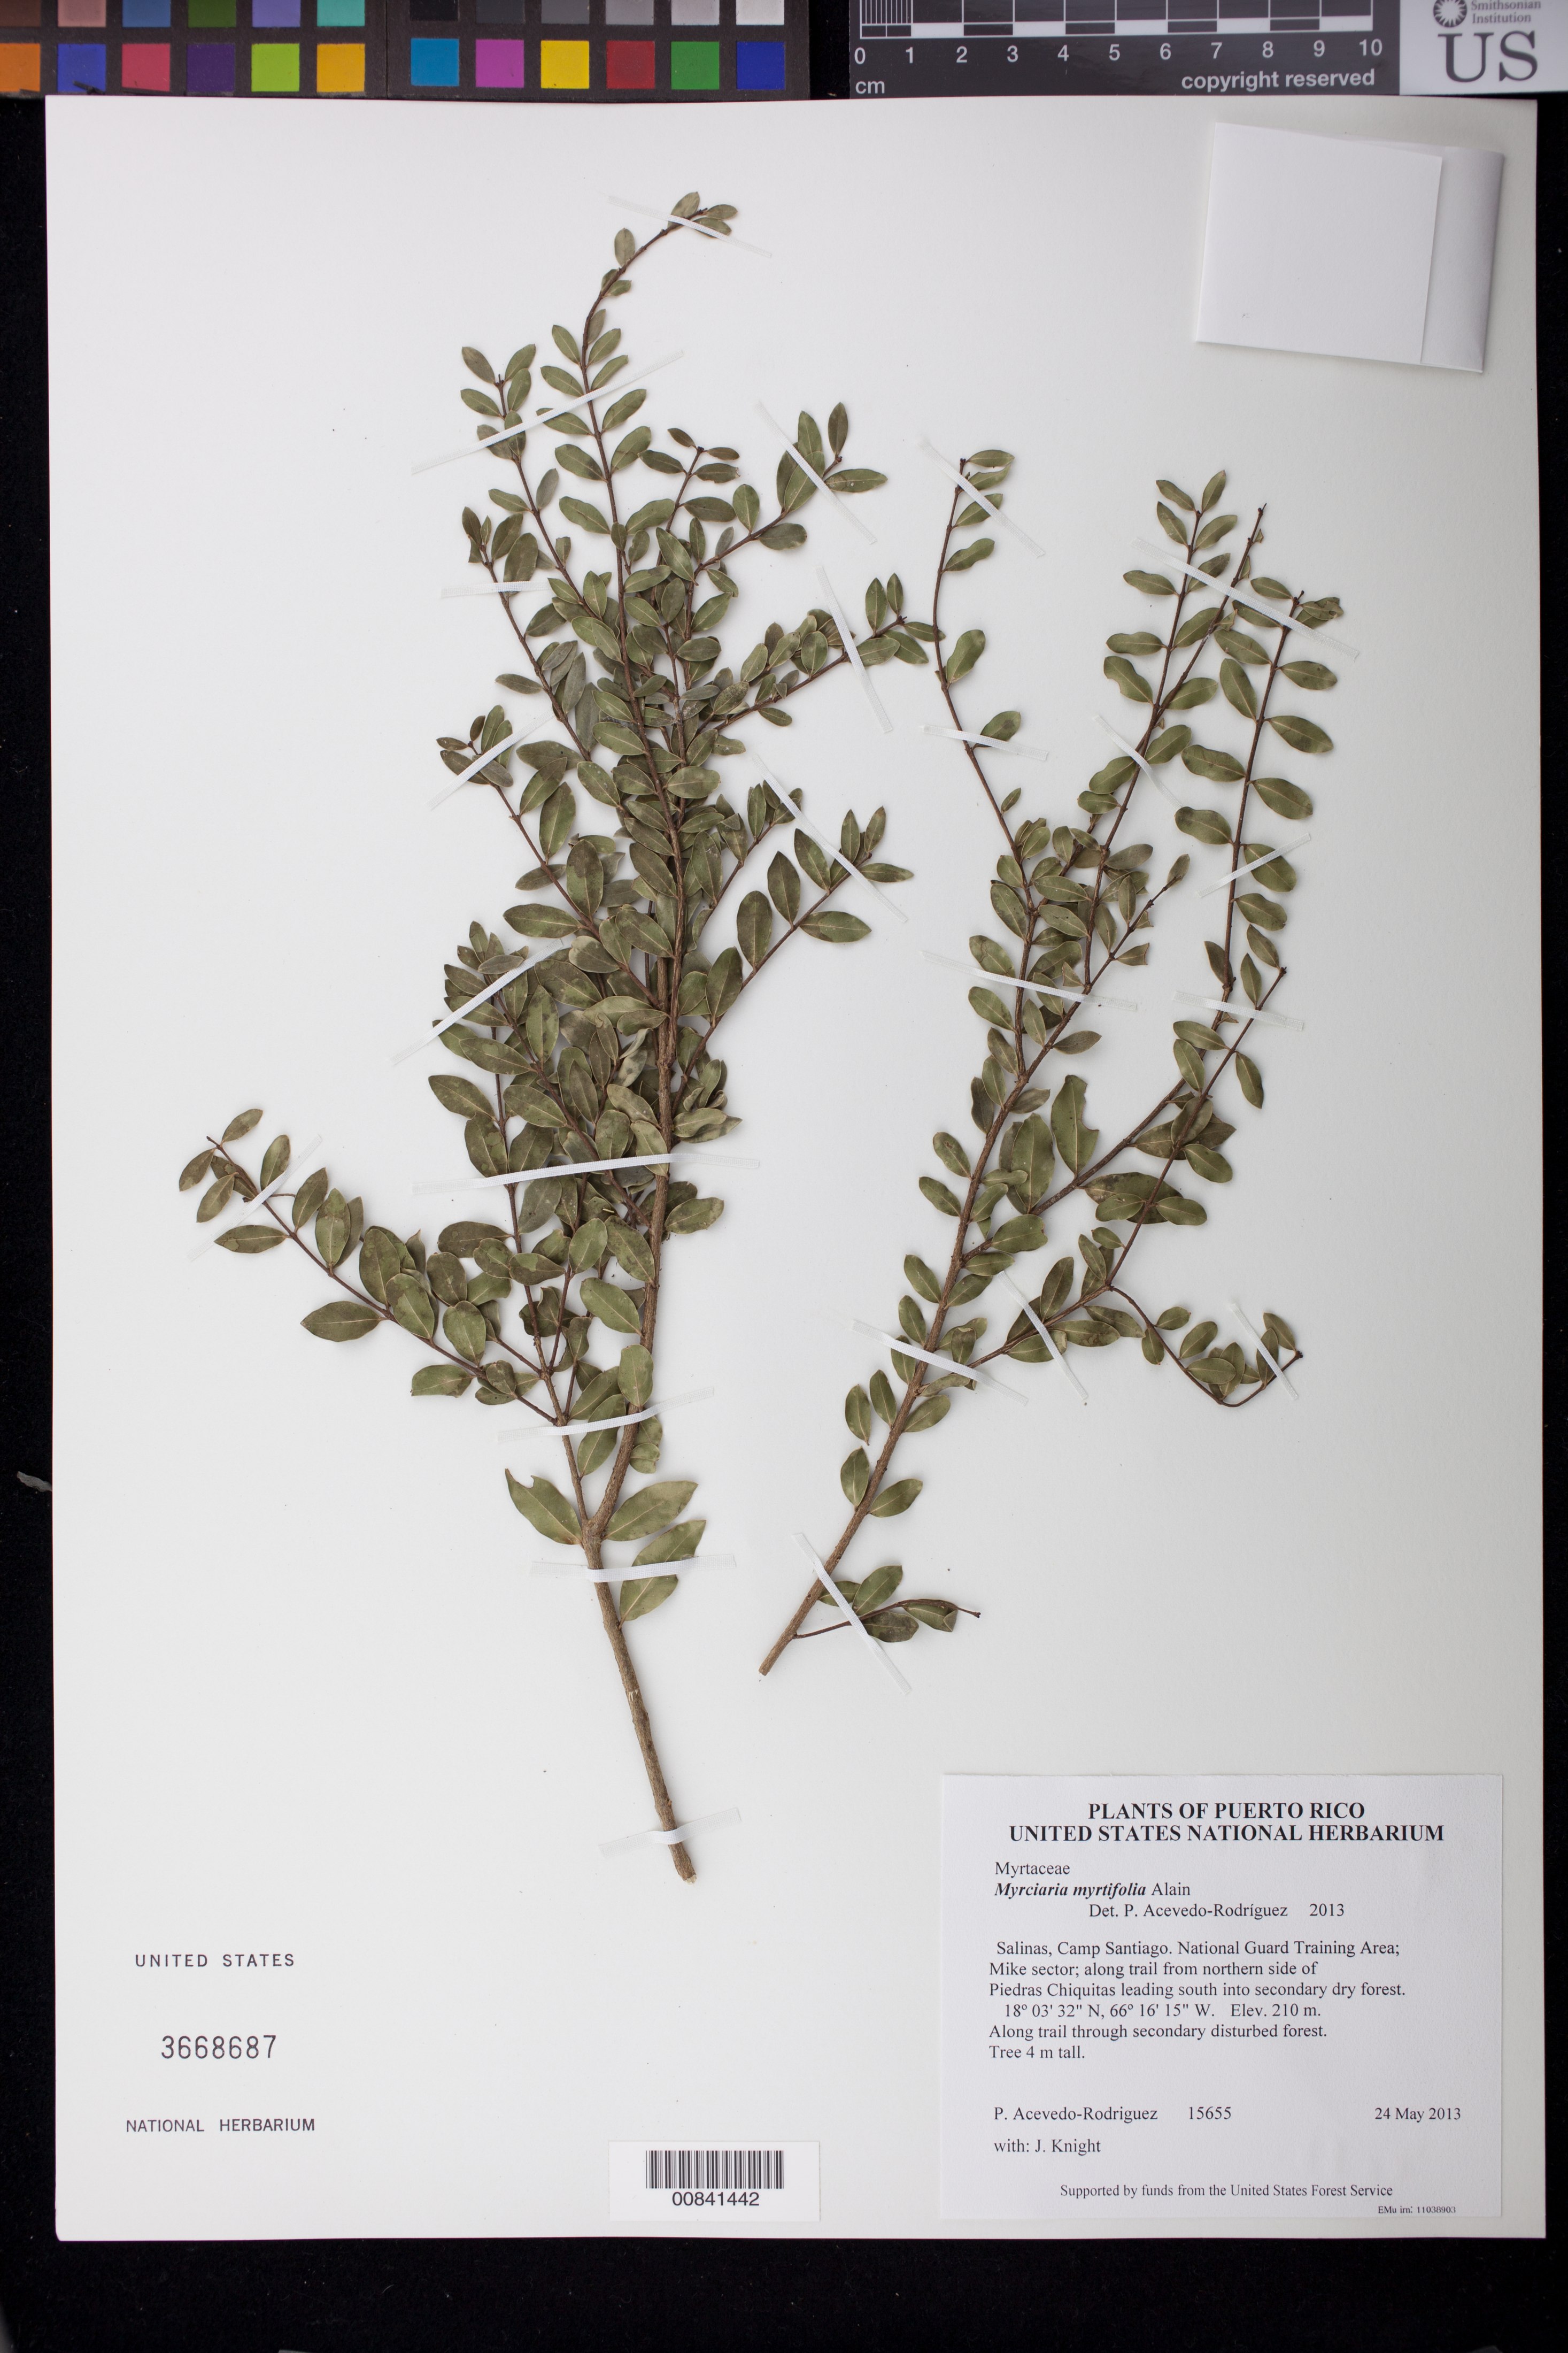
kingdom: Plantae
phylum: Tracheophyta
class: Magnoliopsida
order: Myrtales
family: Myrtaceae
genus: Myrciaria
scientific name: Myrciaria myrtifolia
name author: Alain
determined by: Acevedo-Rodríguez, P., (BOT), Smithsonian Institution - National Museum of Natural History (UNITED STATES)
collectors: P. Acevedo-Rodr. & J. Knight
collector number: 15655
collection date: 2013-05-24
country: Puerto Rico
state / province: Salinas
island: Puerto Rico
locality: Camp Santiago. National Guard Training Area; Mike sector; along trail from northern side of Piedras Chiquitas leading south into secondary dry forest.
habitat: Along trail through secondary disturbed forest.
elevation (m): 210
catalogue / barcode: US 3668687